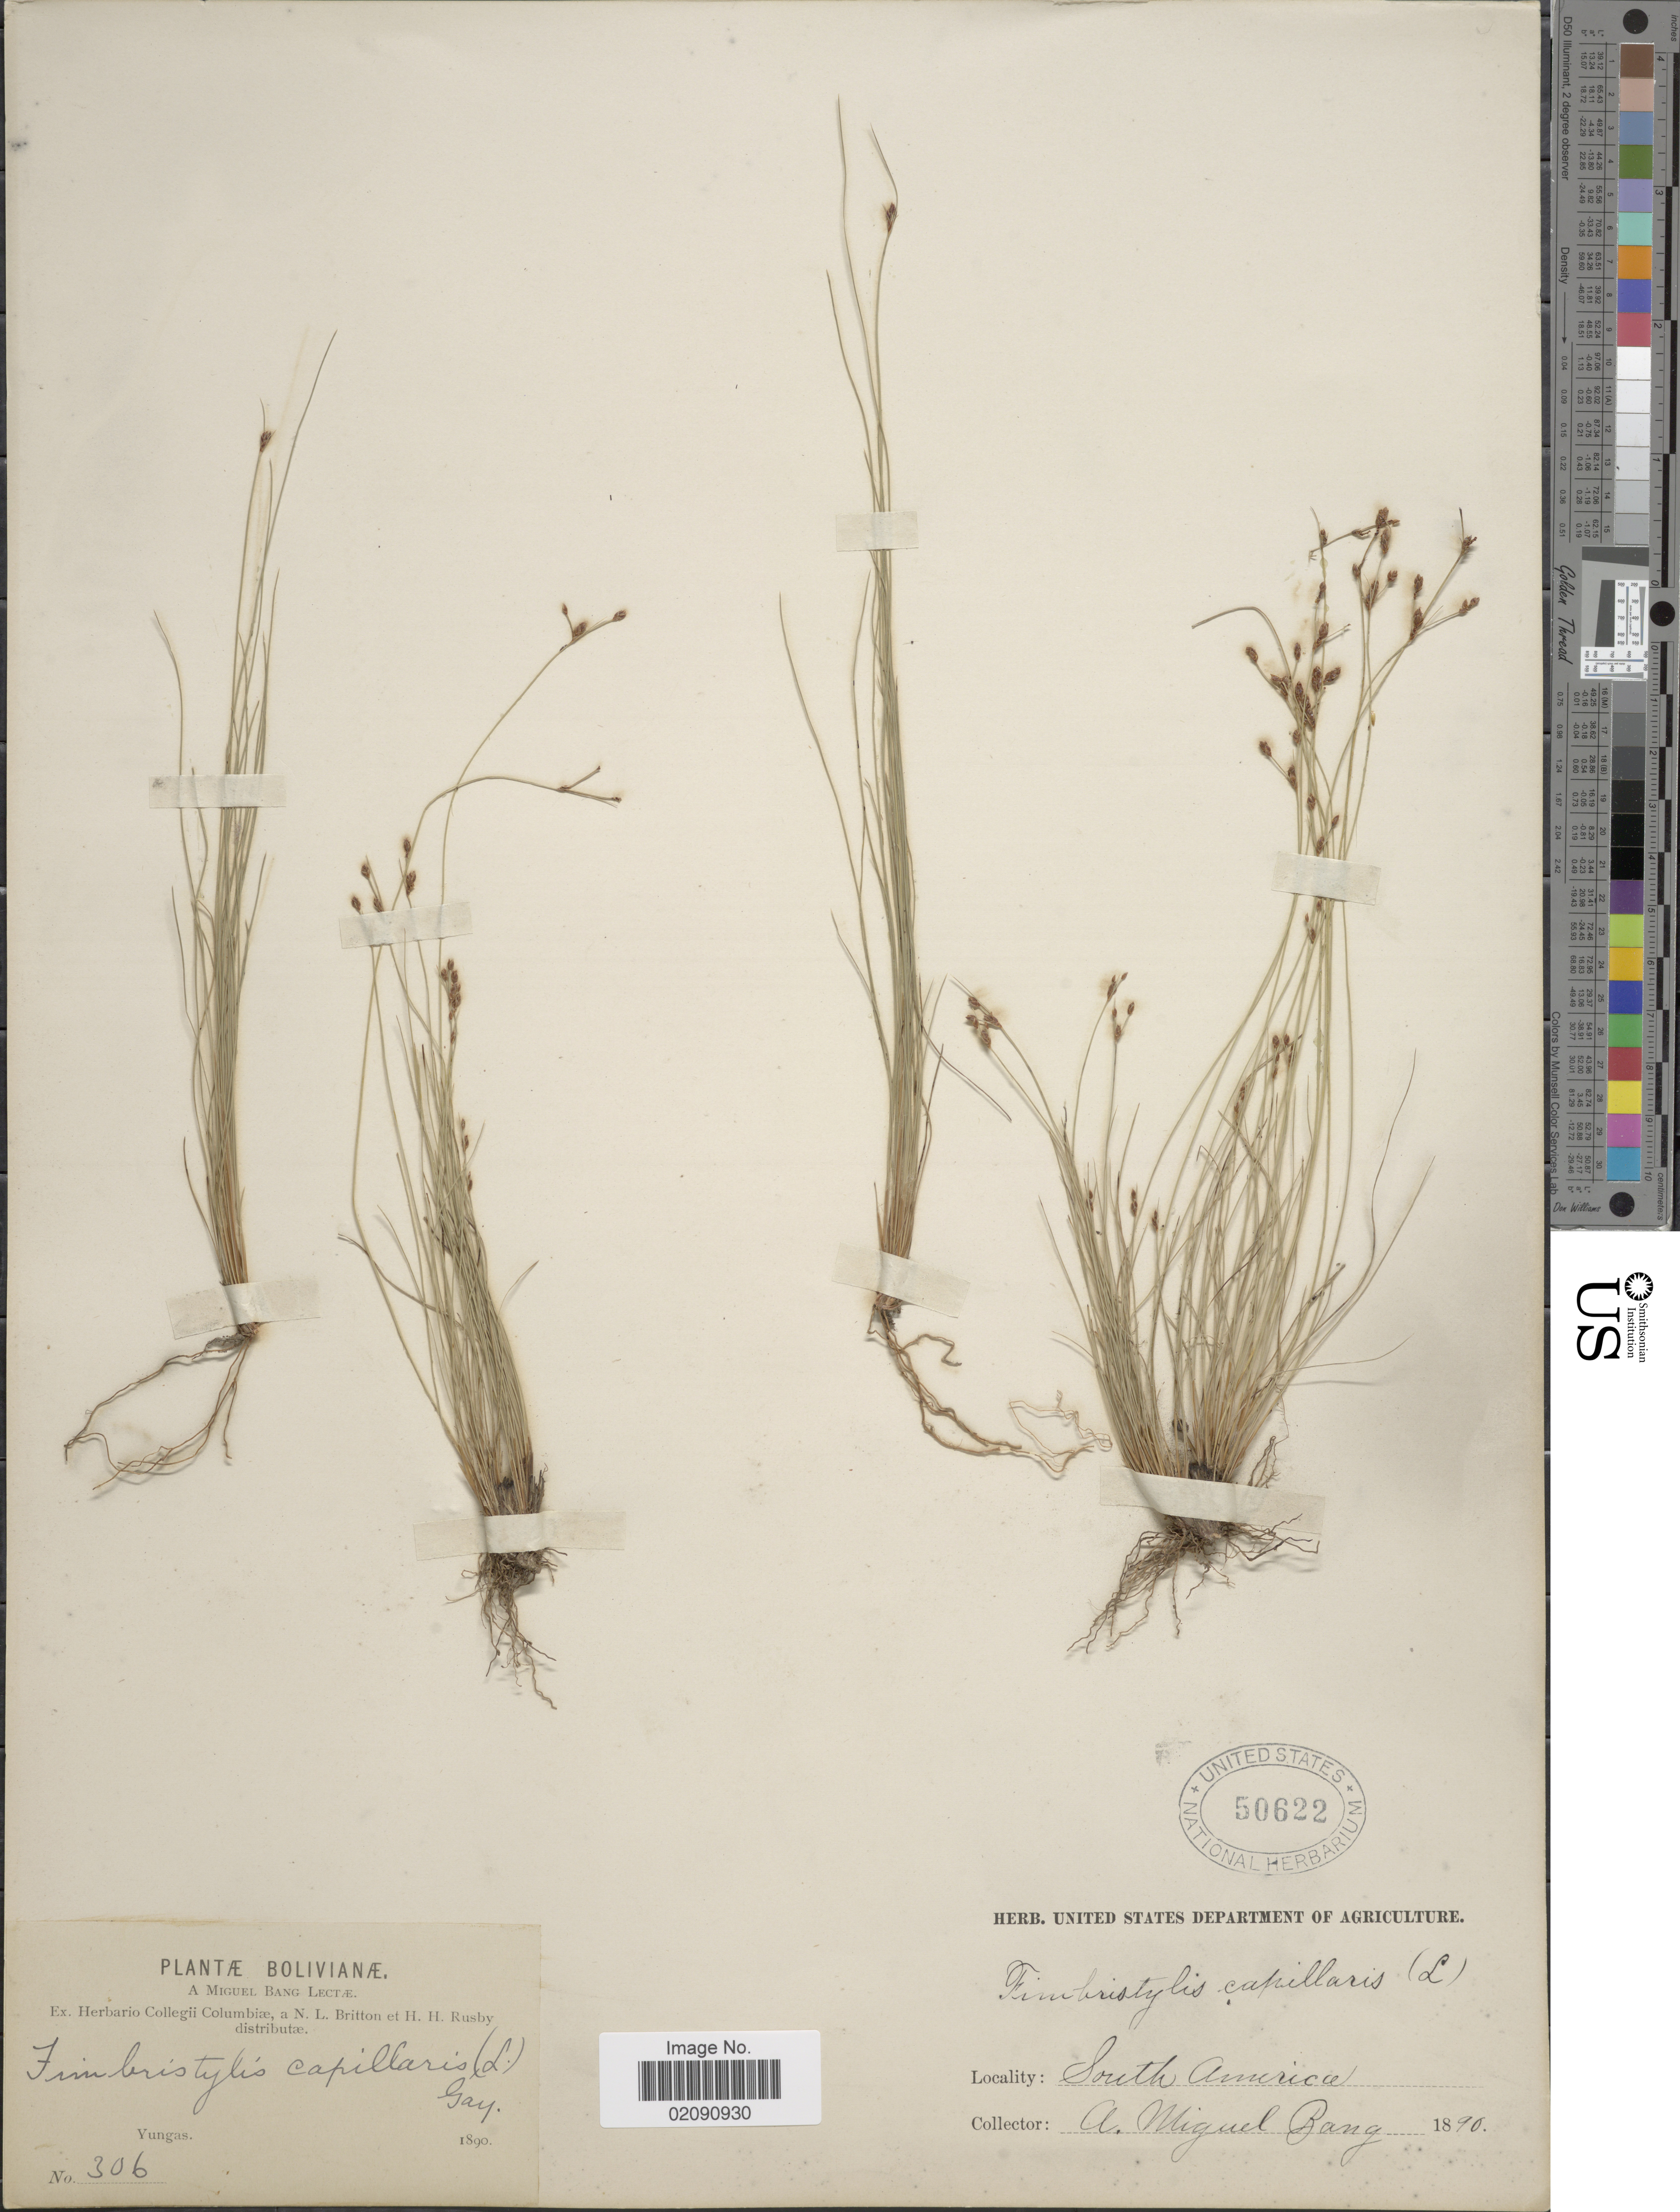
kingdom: Plantae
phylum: Tracheophyta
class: Liliopsida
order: Poales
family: Cyperaceae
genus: Bulbostylis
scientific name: Bulbostylis loefgrenii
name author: (Boeckeler) Prata & M. G. López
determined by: Maciel-Silva, J. F.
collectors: M. Bang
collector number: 306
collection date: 1890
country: Bolivia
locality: Yungas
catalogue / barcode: US 50622